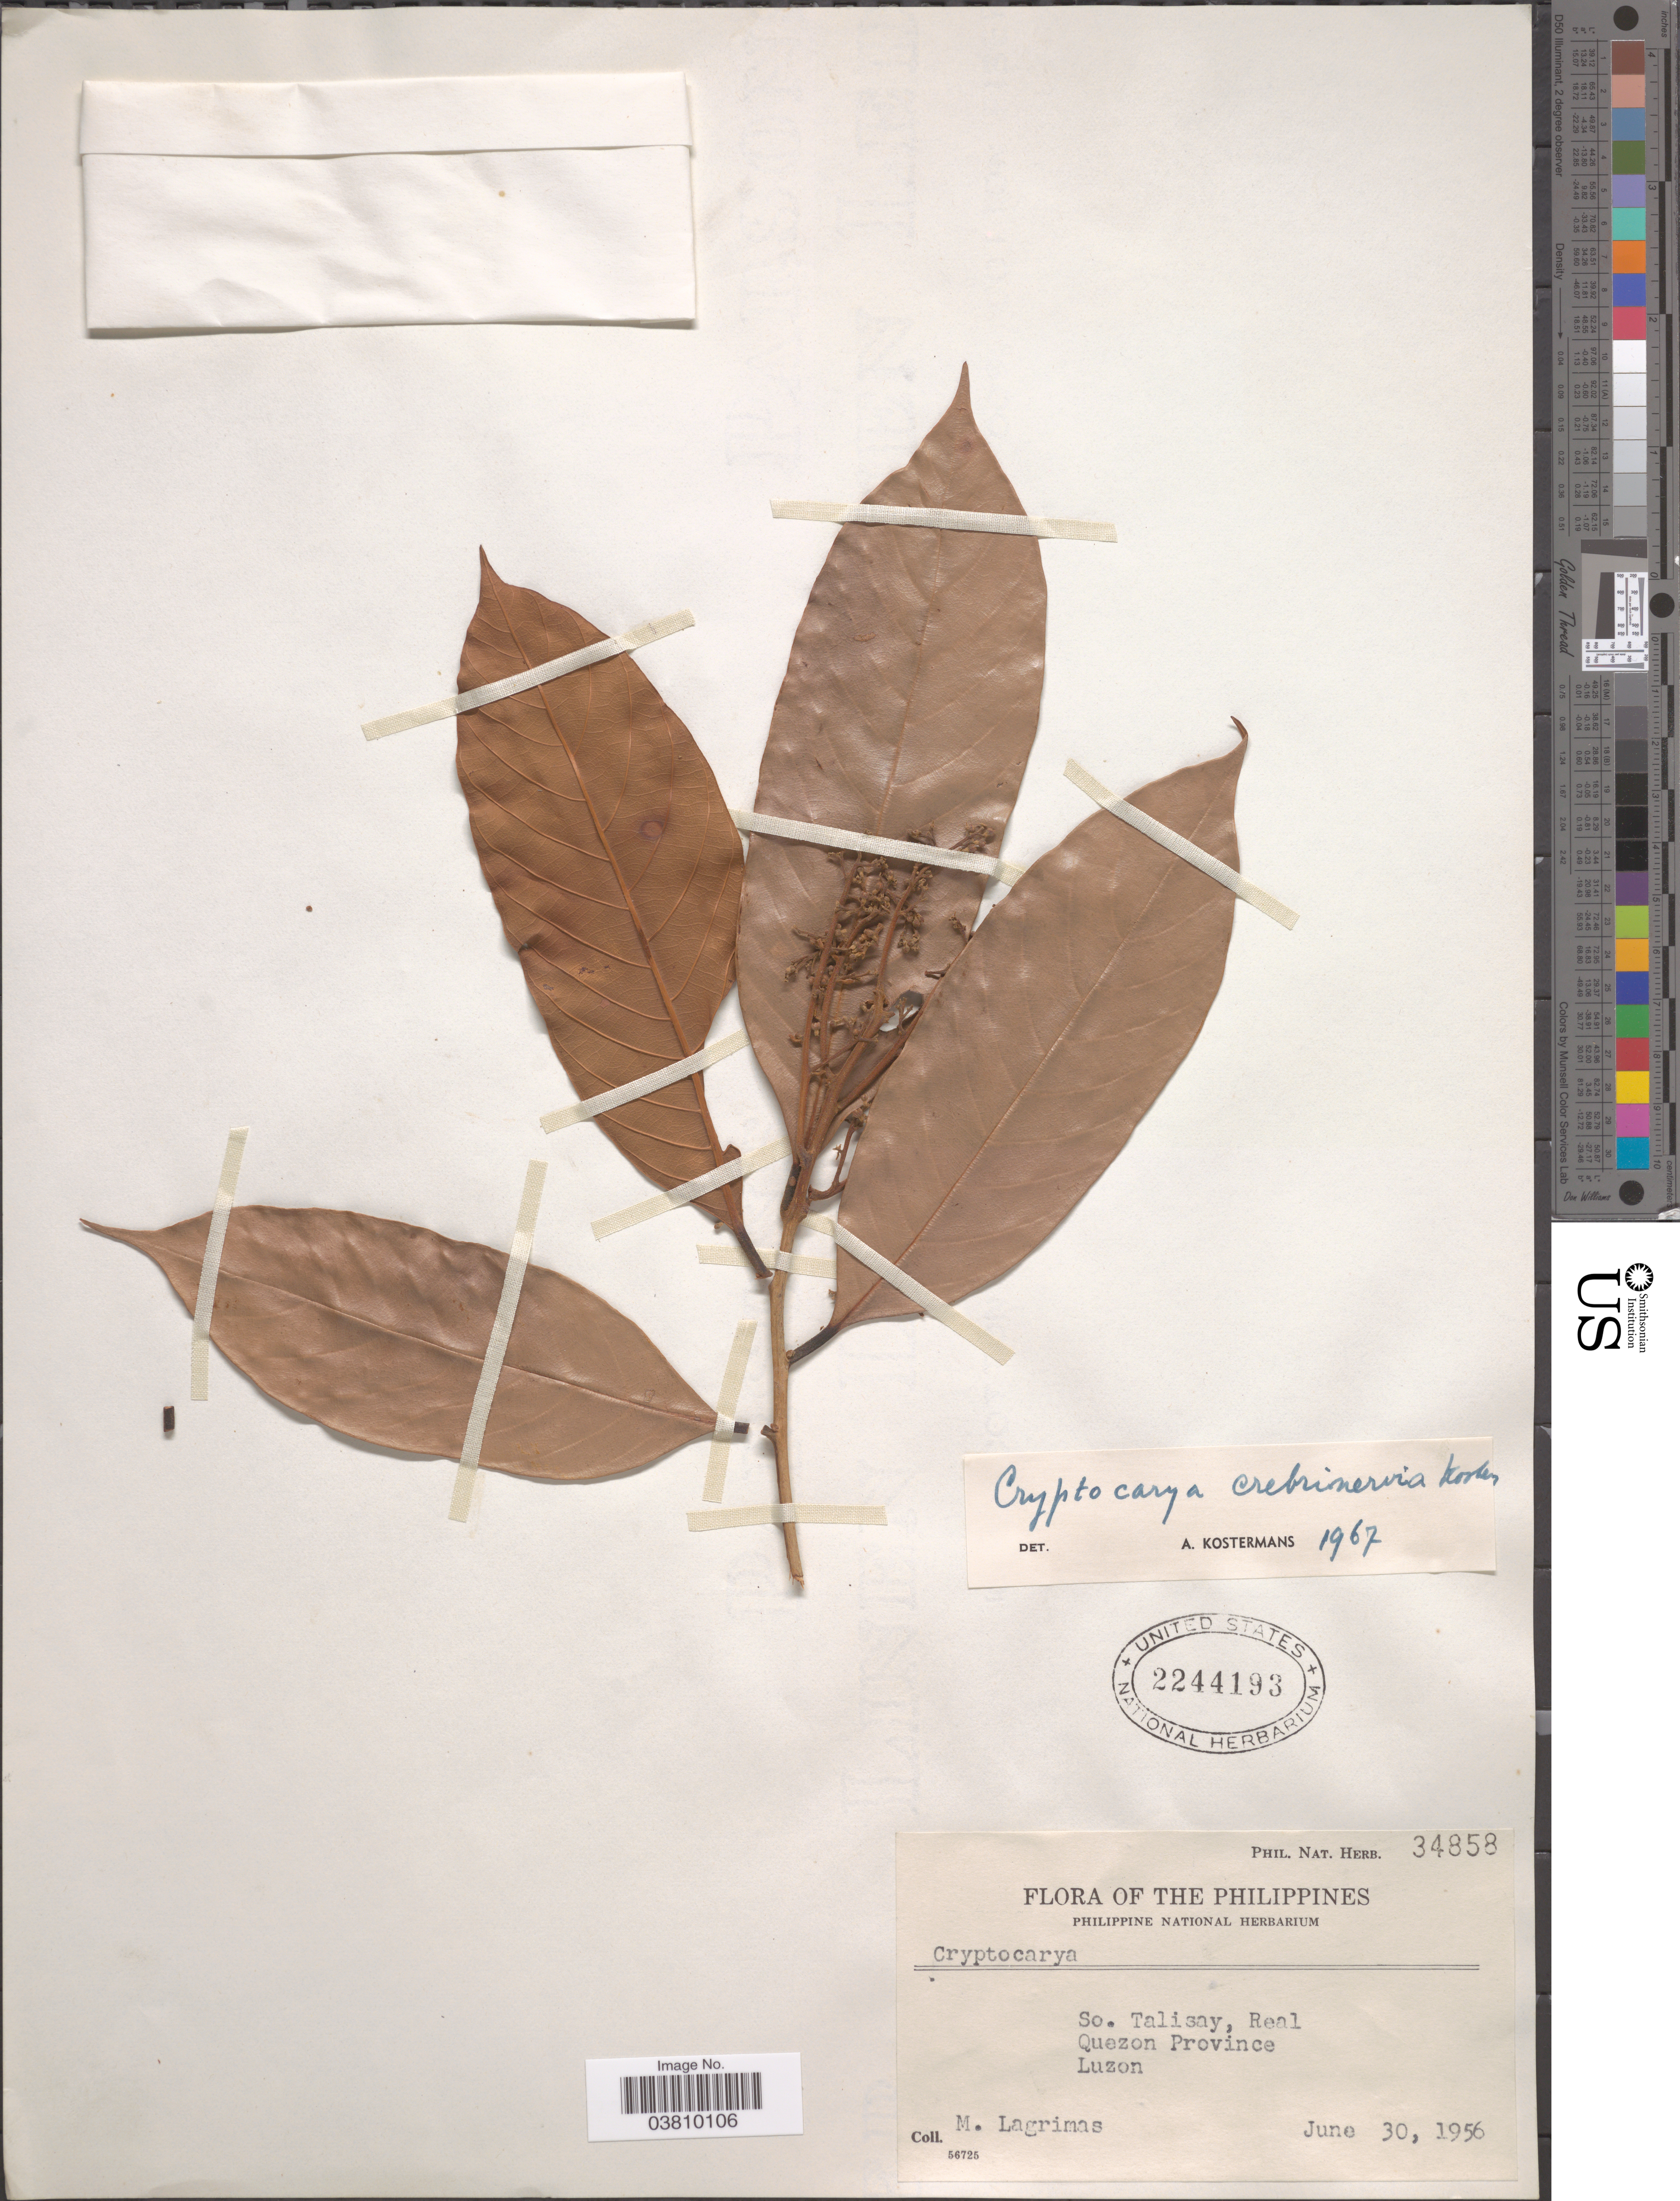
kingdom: Plantae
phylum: Tracheophyta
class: Magnoliopsida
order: Laurales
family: Lauraceae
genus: Cryptocarya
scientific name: Cryptocarya crebinervia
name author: Kosterm.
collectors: M. Lagrimas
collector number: Phil. Nat. Herb. 34858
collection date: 1956-06-30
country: Philippines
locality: So. Talisay, Real, Quezon Province, Luzon.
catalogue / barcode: US 2244193